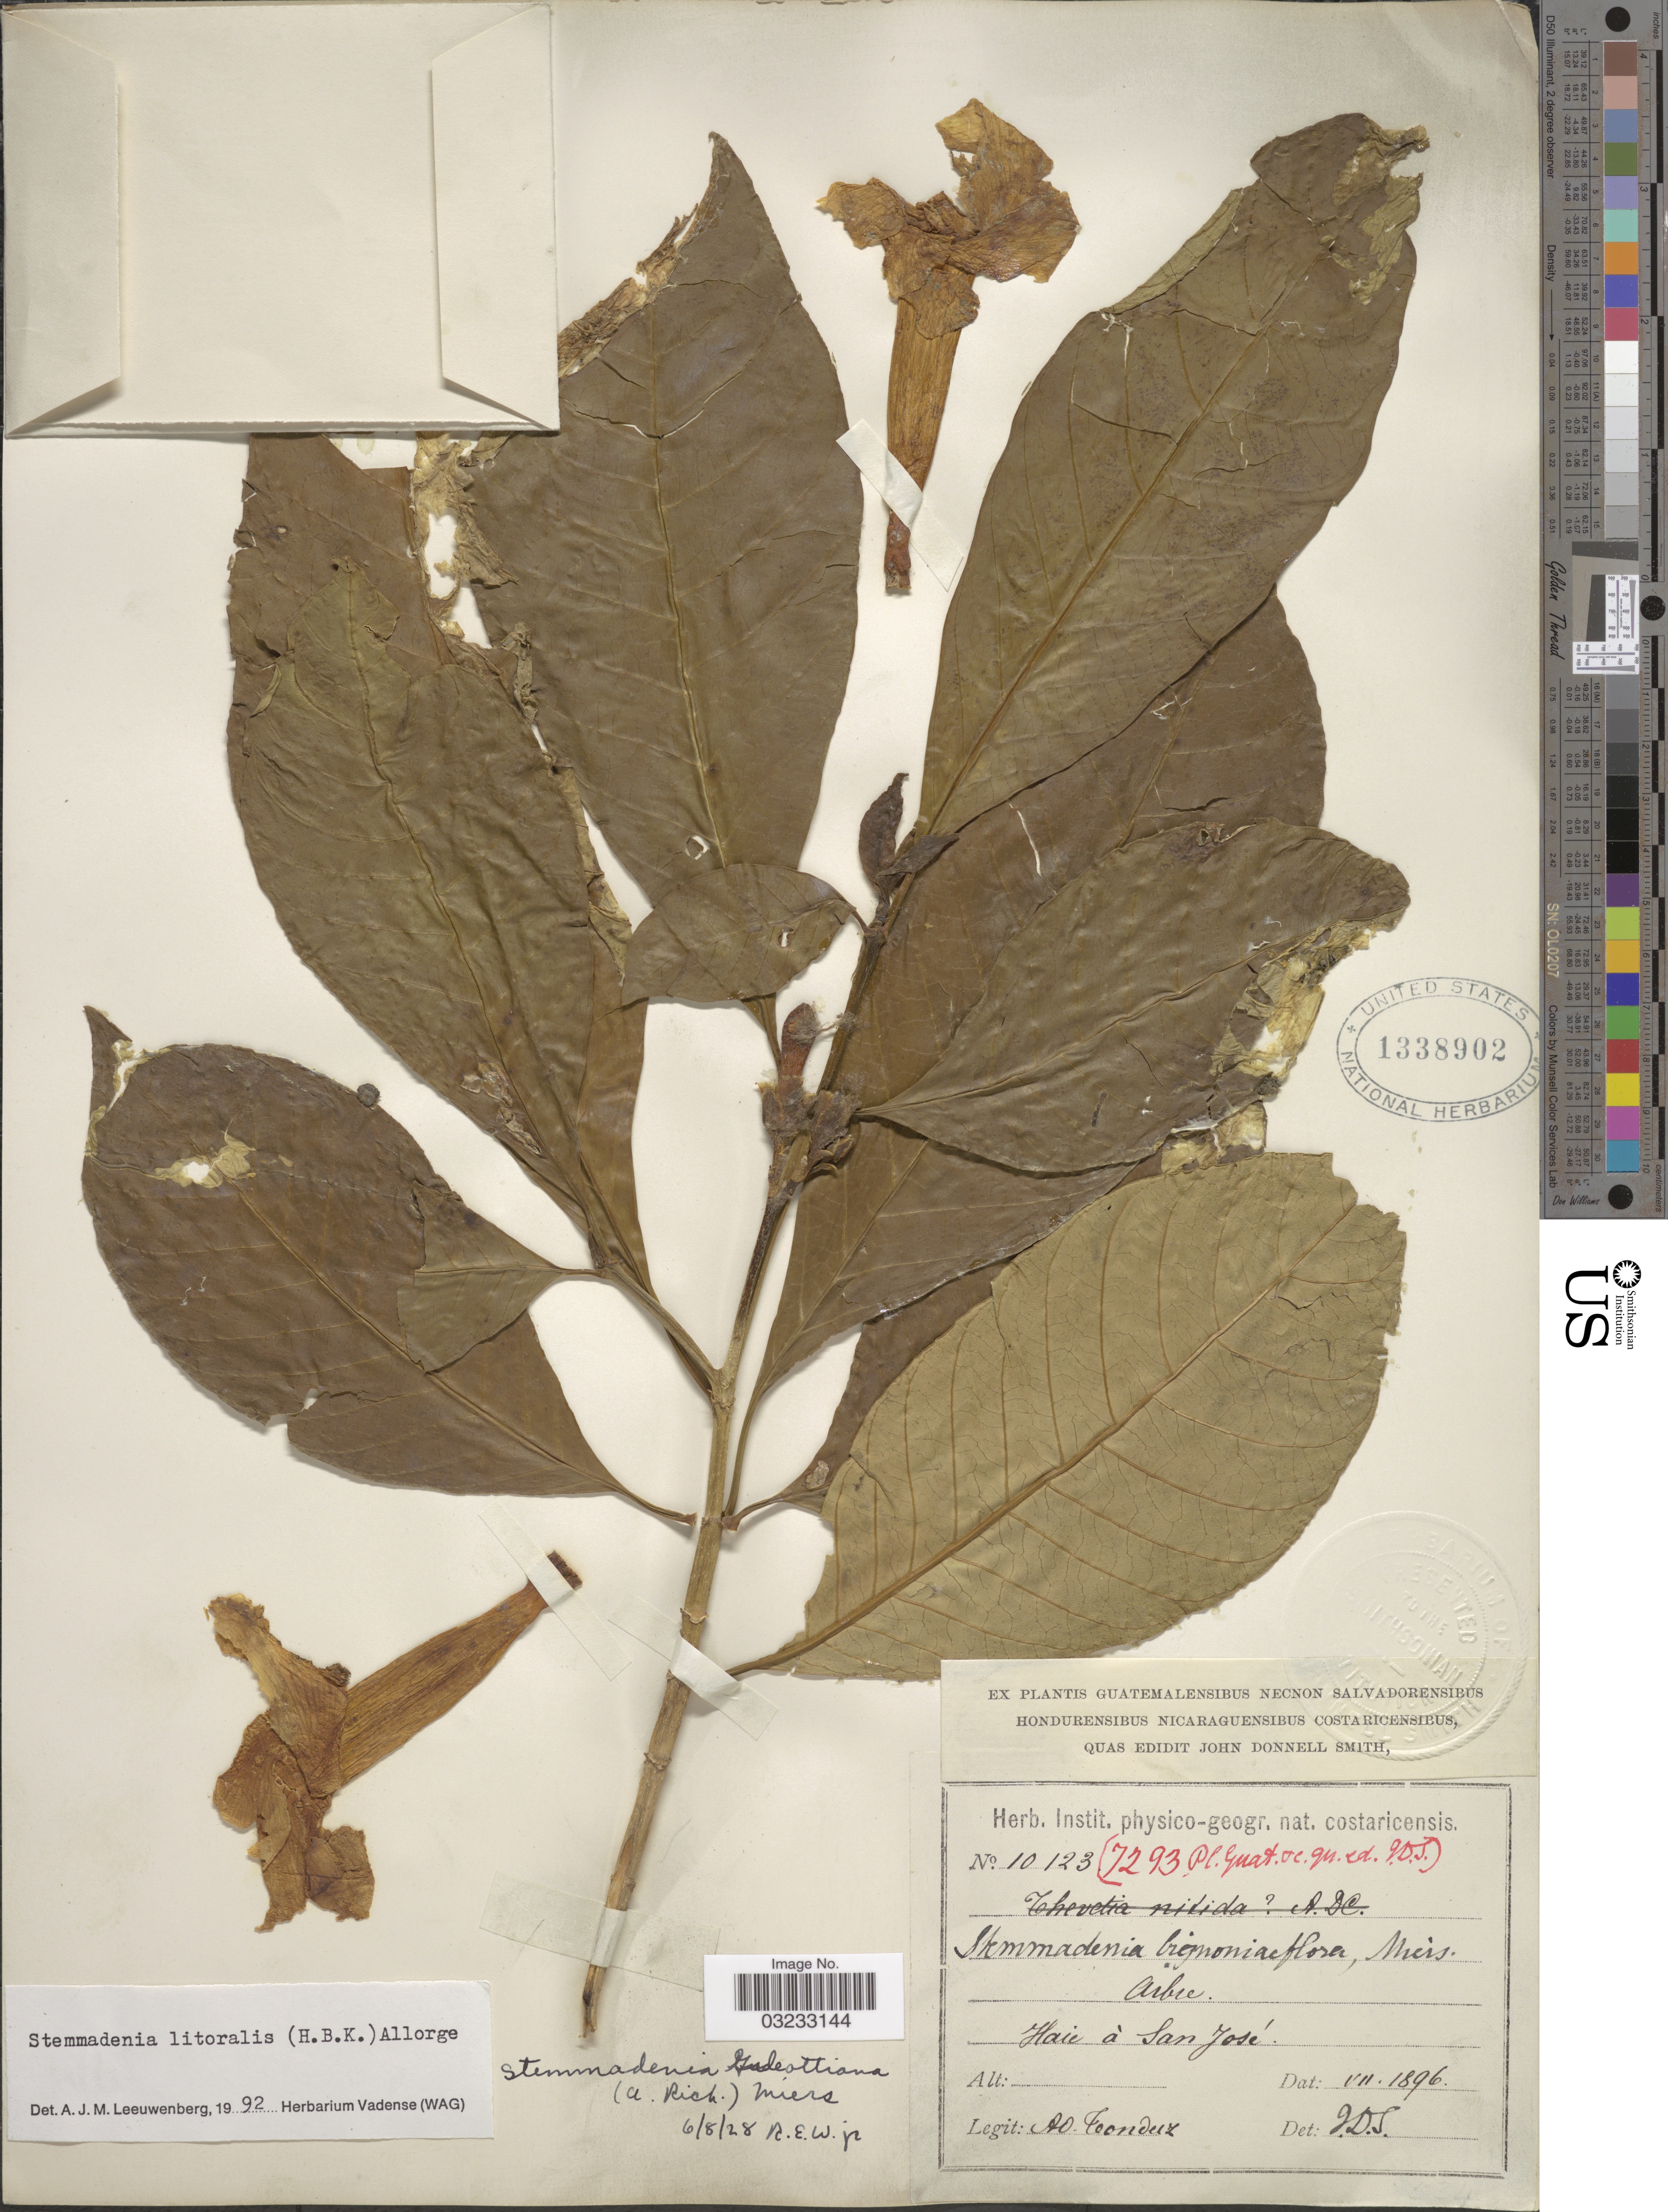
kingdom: Plantae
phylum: Tracheophyta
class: Magnoliopsida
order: Gentianales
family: Apocynaceae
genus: Stemmadenia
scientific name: Stemmadenia litoralis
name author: (Kunth) L. Allorge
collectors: A. Tonduz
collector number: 10123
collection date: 1896-07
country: Costa Rica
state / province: San José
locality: Haie à San José.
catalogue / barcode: US 1338902